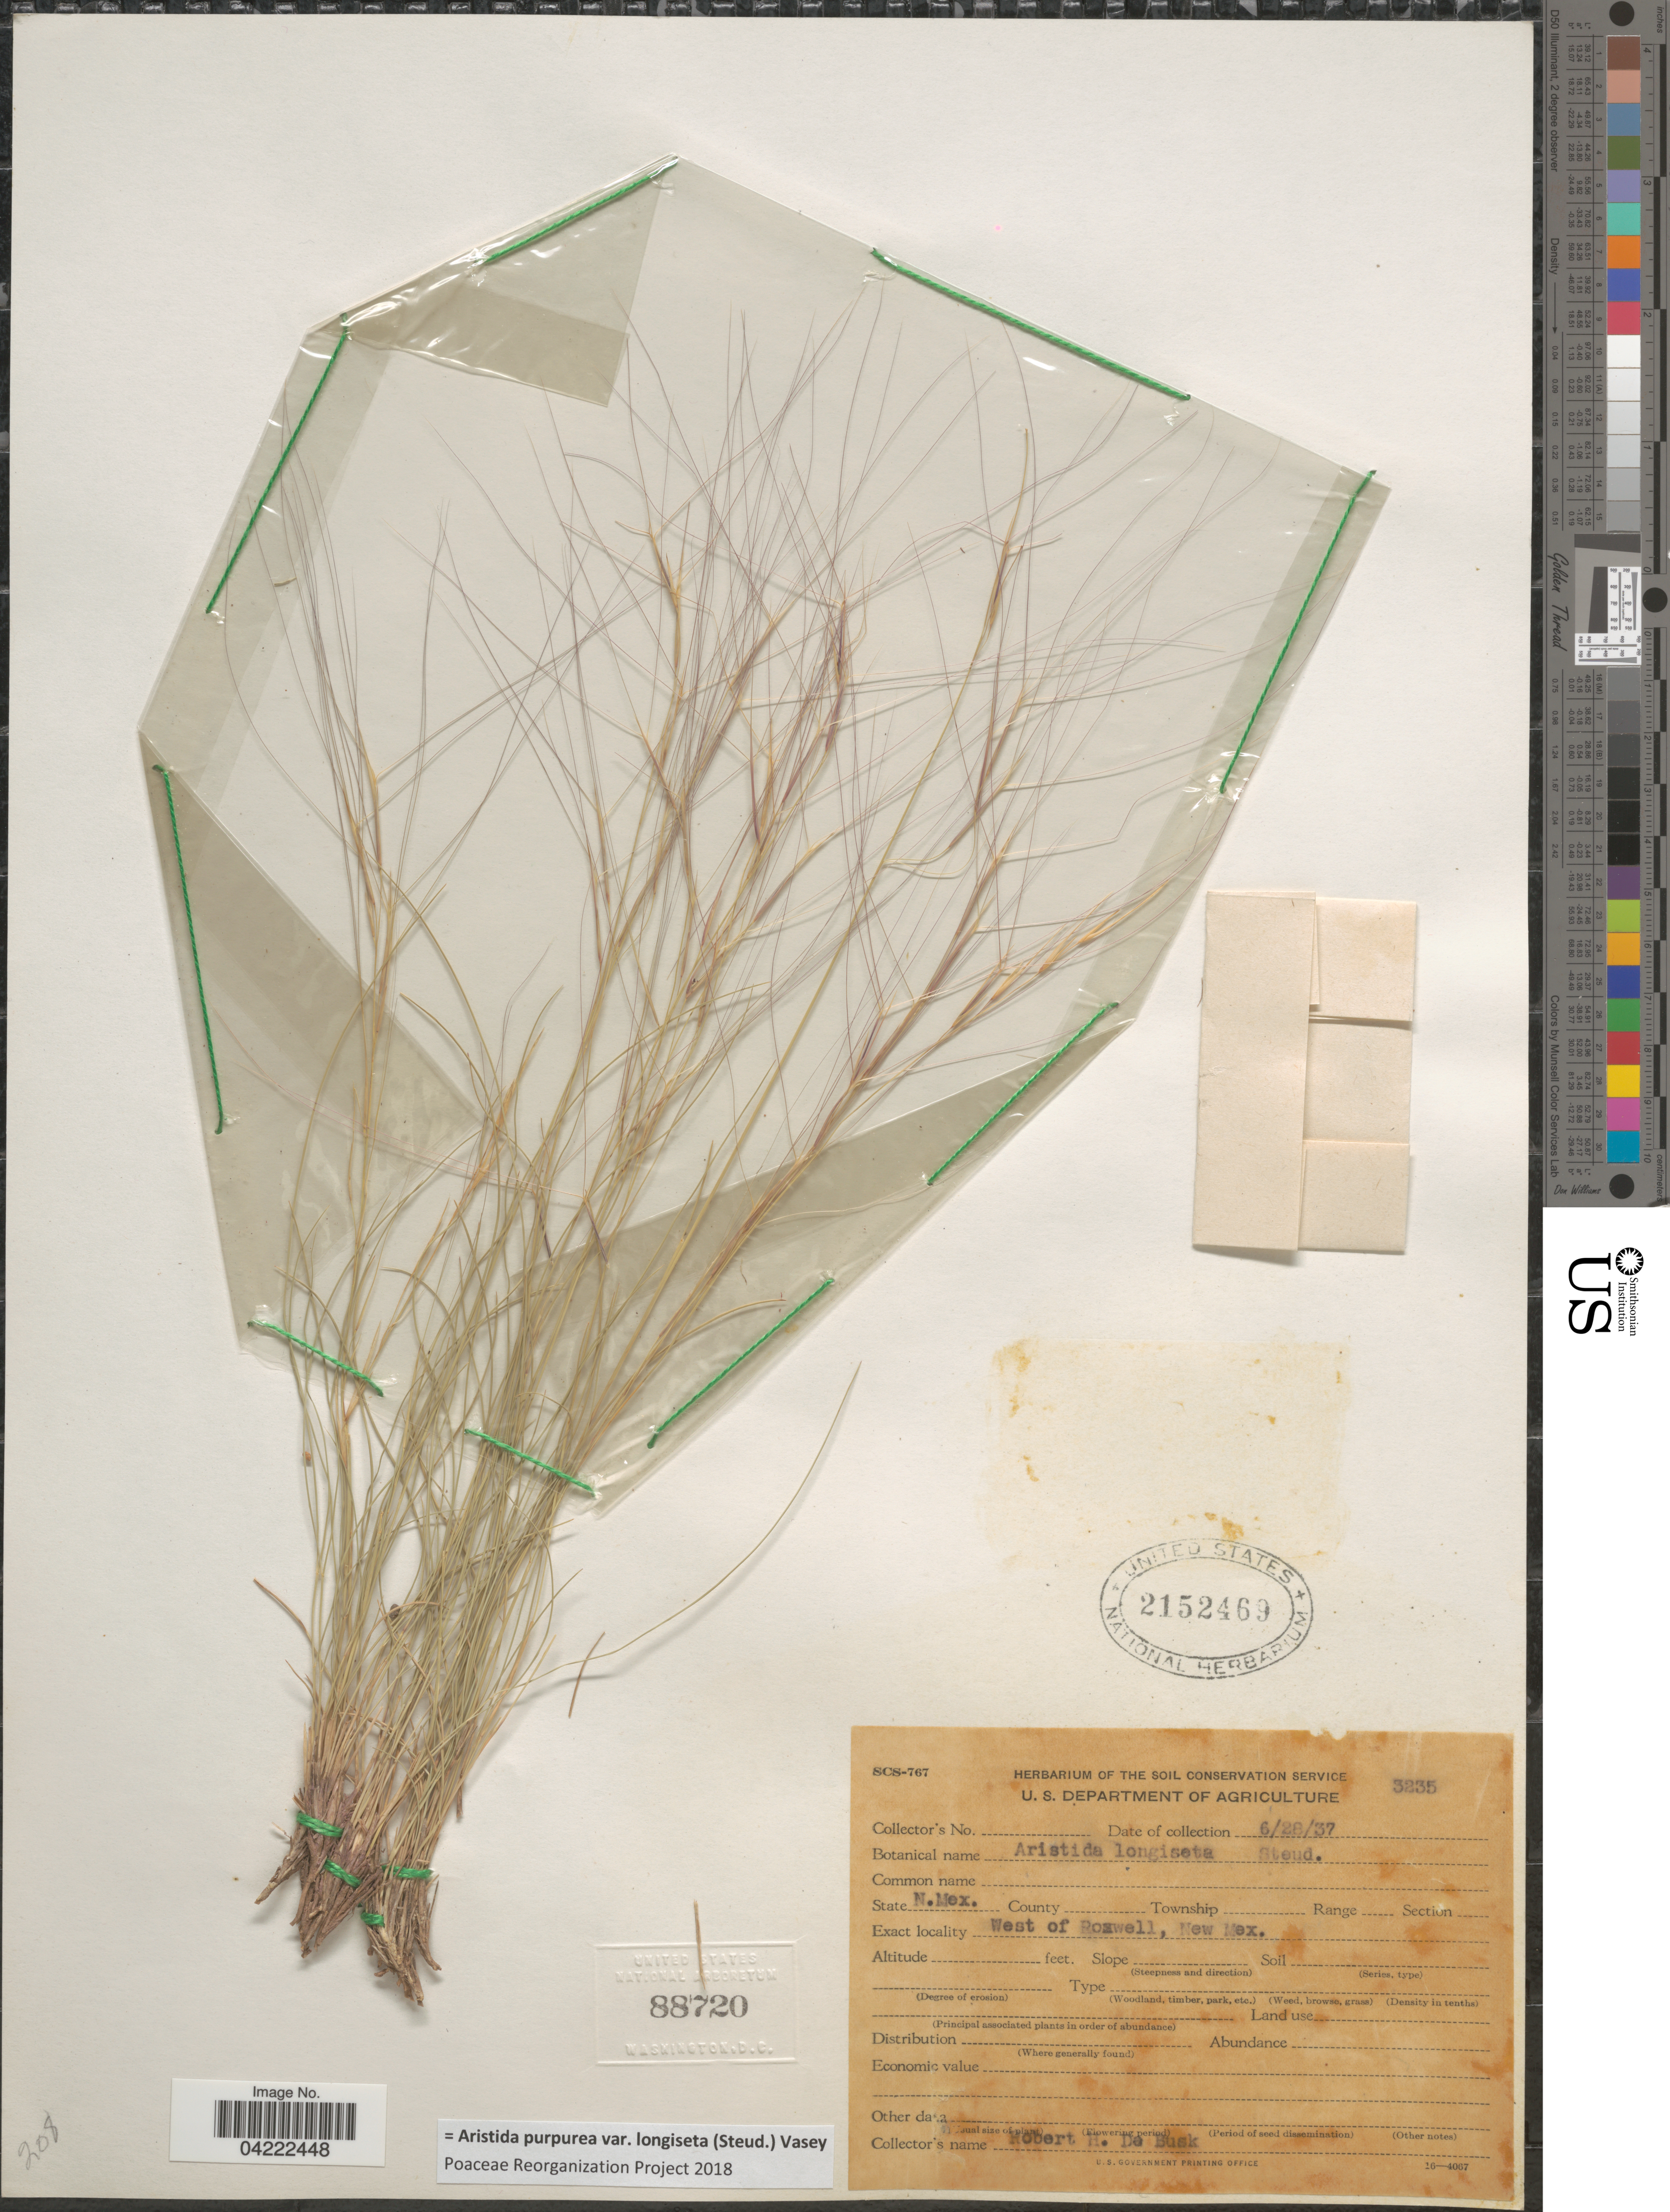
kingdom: Plantae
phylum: Tracheophyta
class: Liliopsida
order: Poales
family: Poaceae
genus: Aristida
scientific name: Aristida purpurea var. longiseta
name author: (Steud.) Vasey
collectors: R. De Busk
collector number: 3235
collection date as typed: Transcribed d/m/y: 28/6/37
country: United States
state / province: New Mexico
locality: West of Roswell.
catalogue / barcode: US 2152469